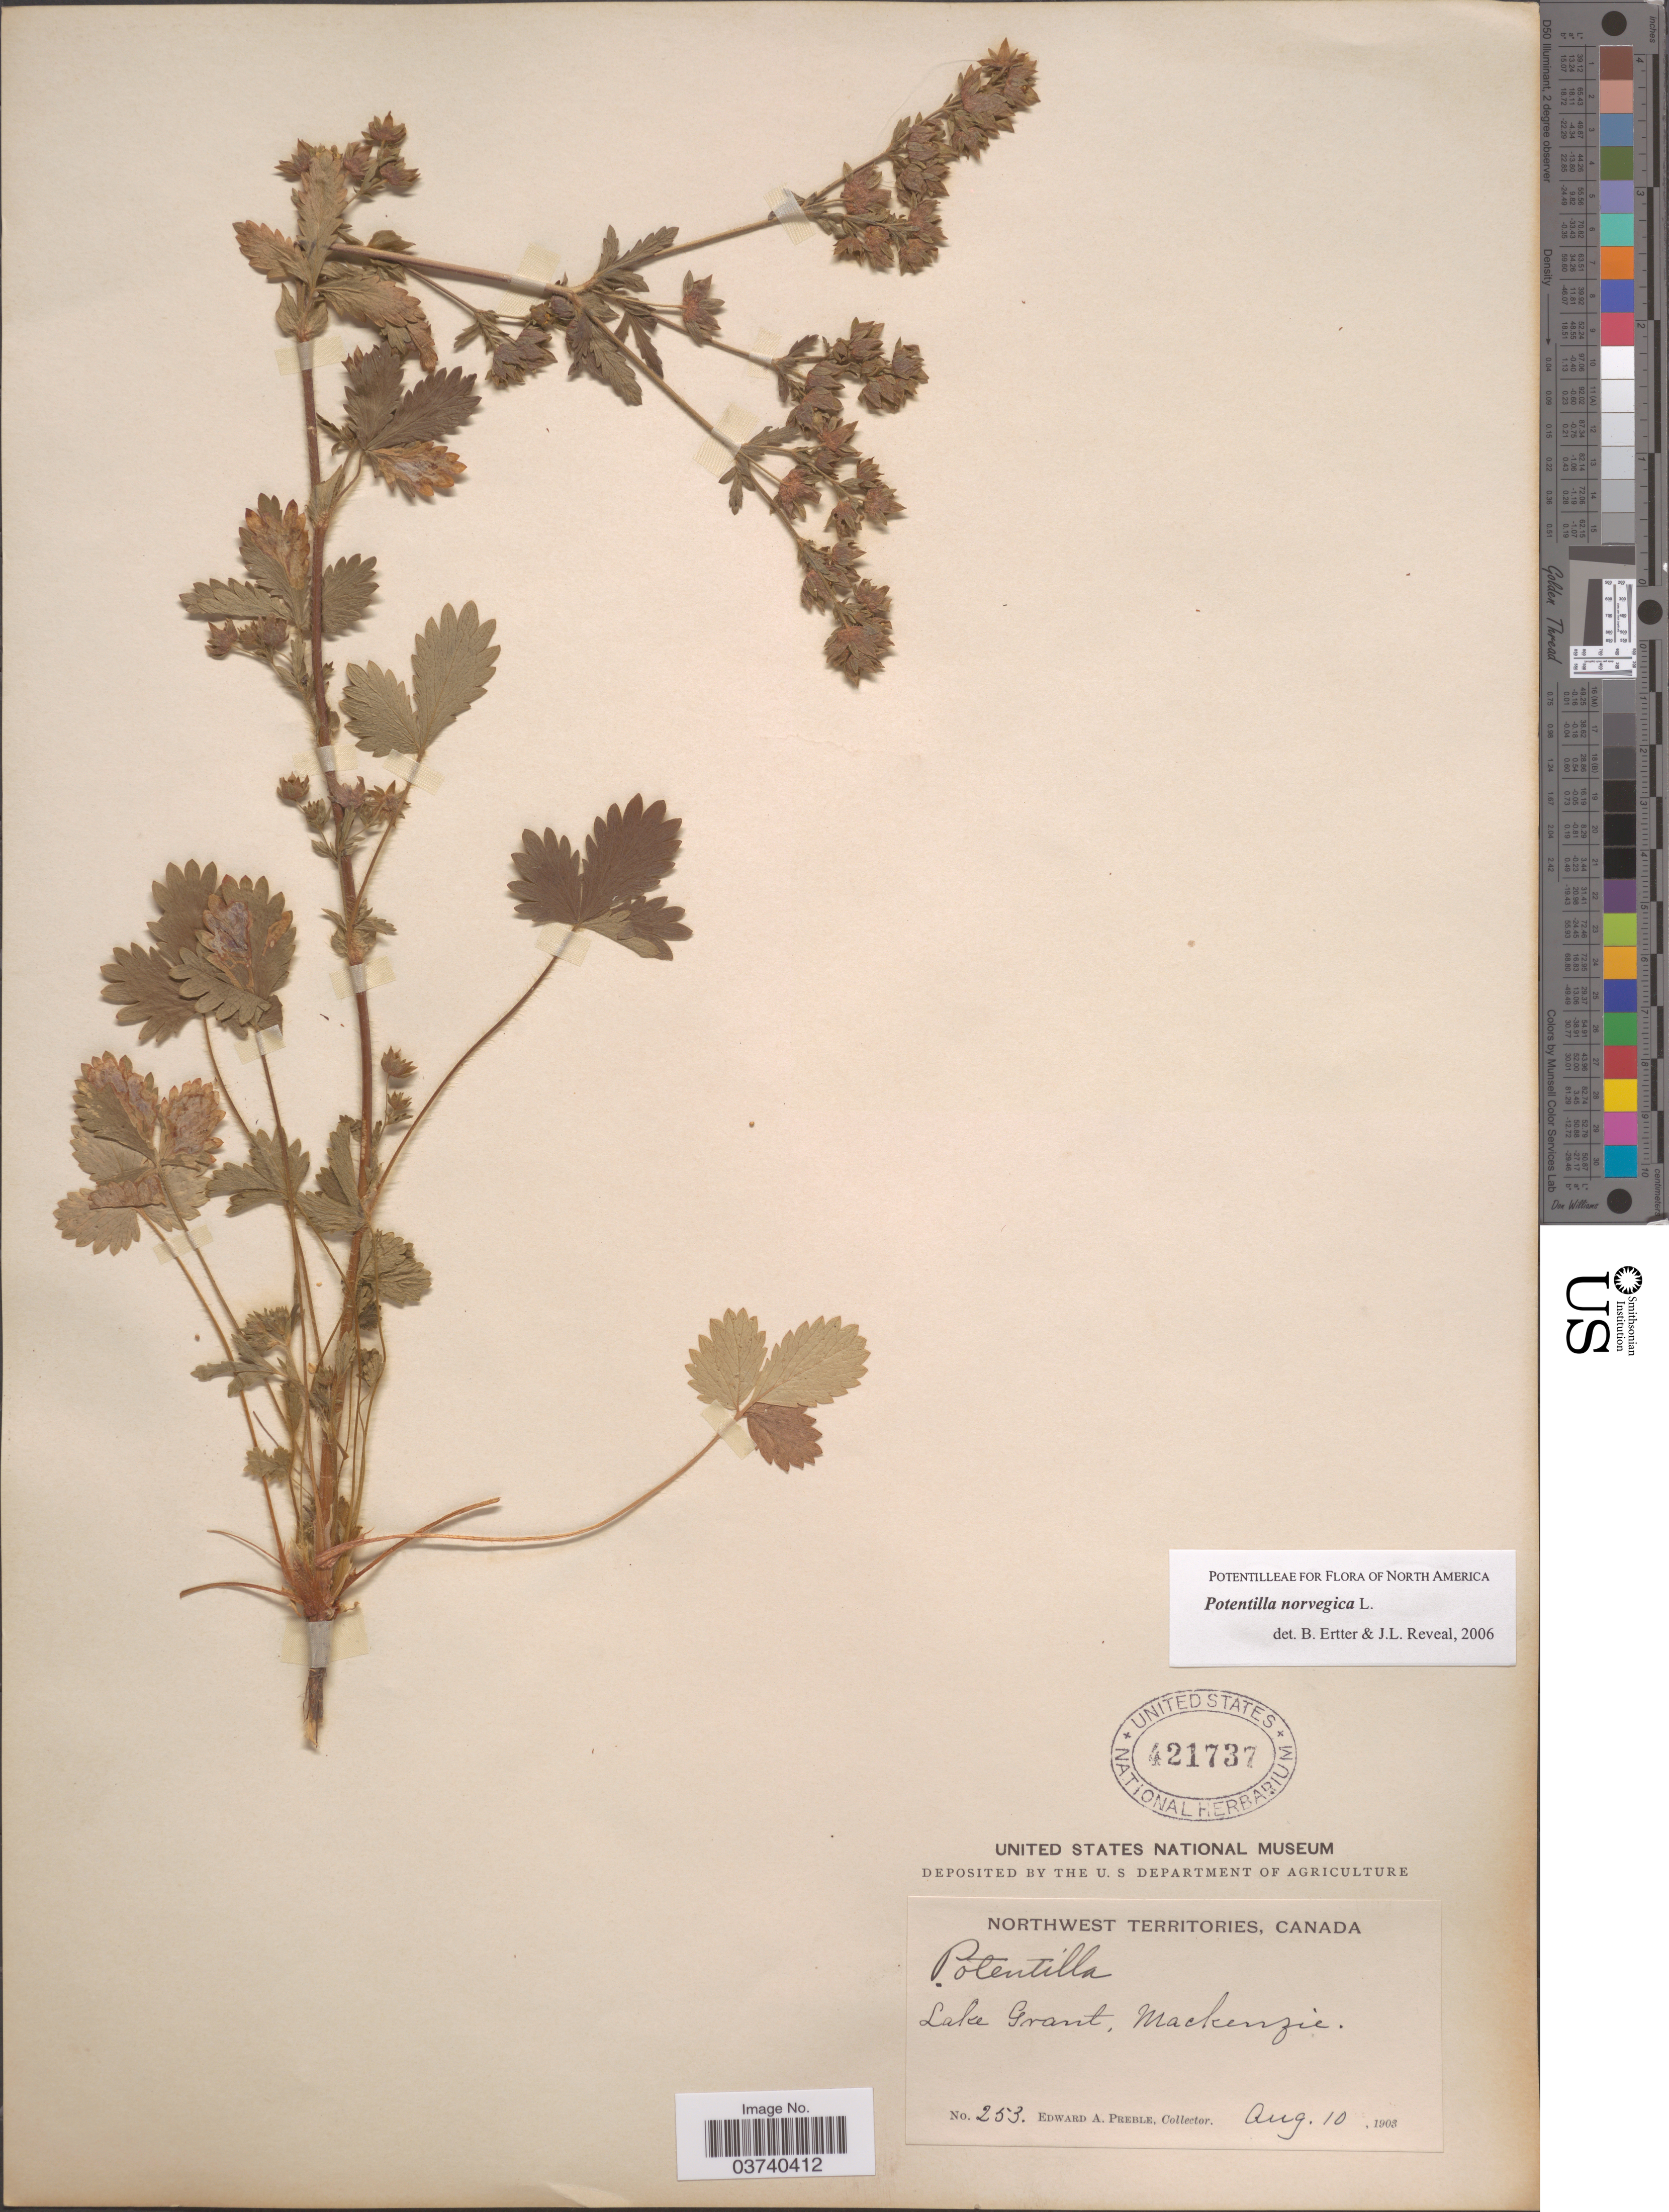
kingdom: Plantae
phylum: Tracheophyta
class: Magnoliopsida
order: Rosales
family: Rosaceae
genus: Potentilla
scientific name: Potentilla norvegica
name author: L.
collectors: E. Preble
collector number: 253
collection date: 1903-08-10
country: Canada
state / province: Northwest Territories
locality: Lake Grant, Mackenzie.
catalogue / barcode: US 421737